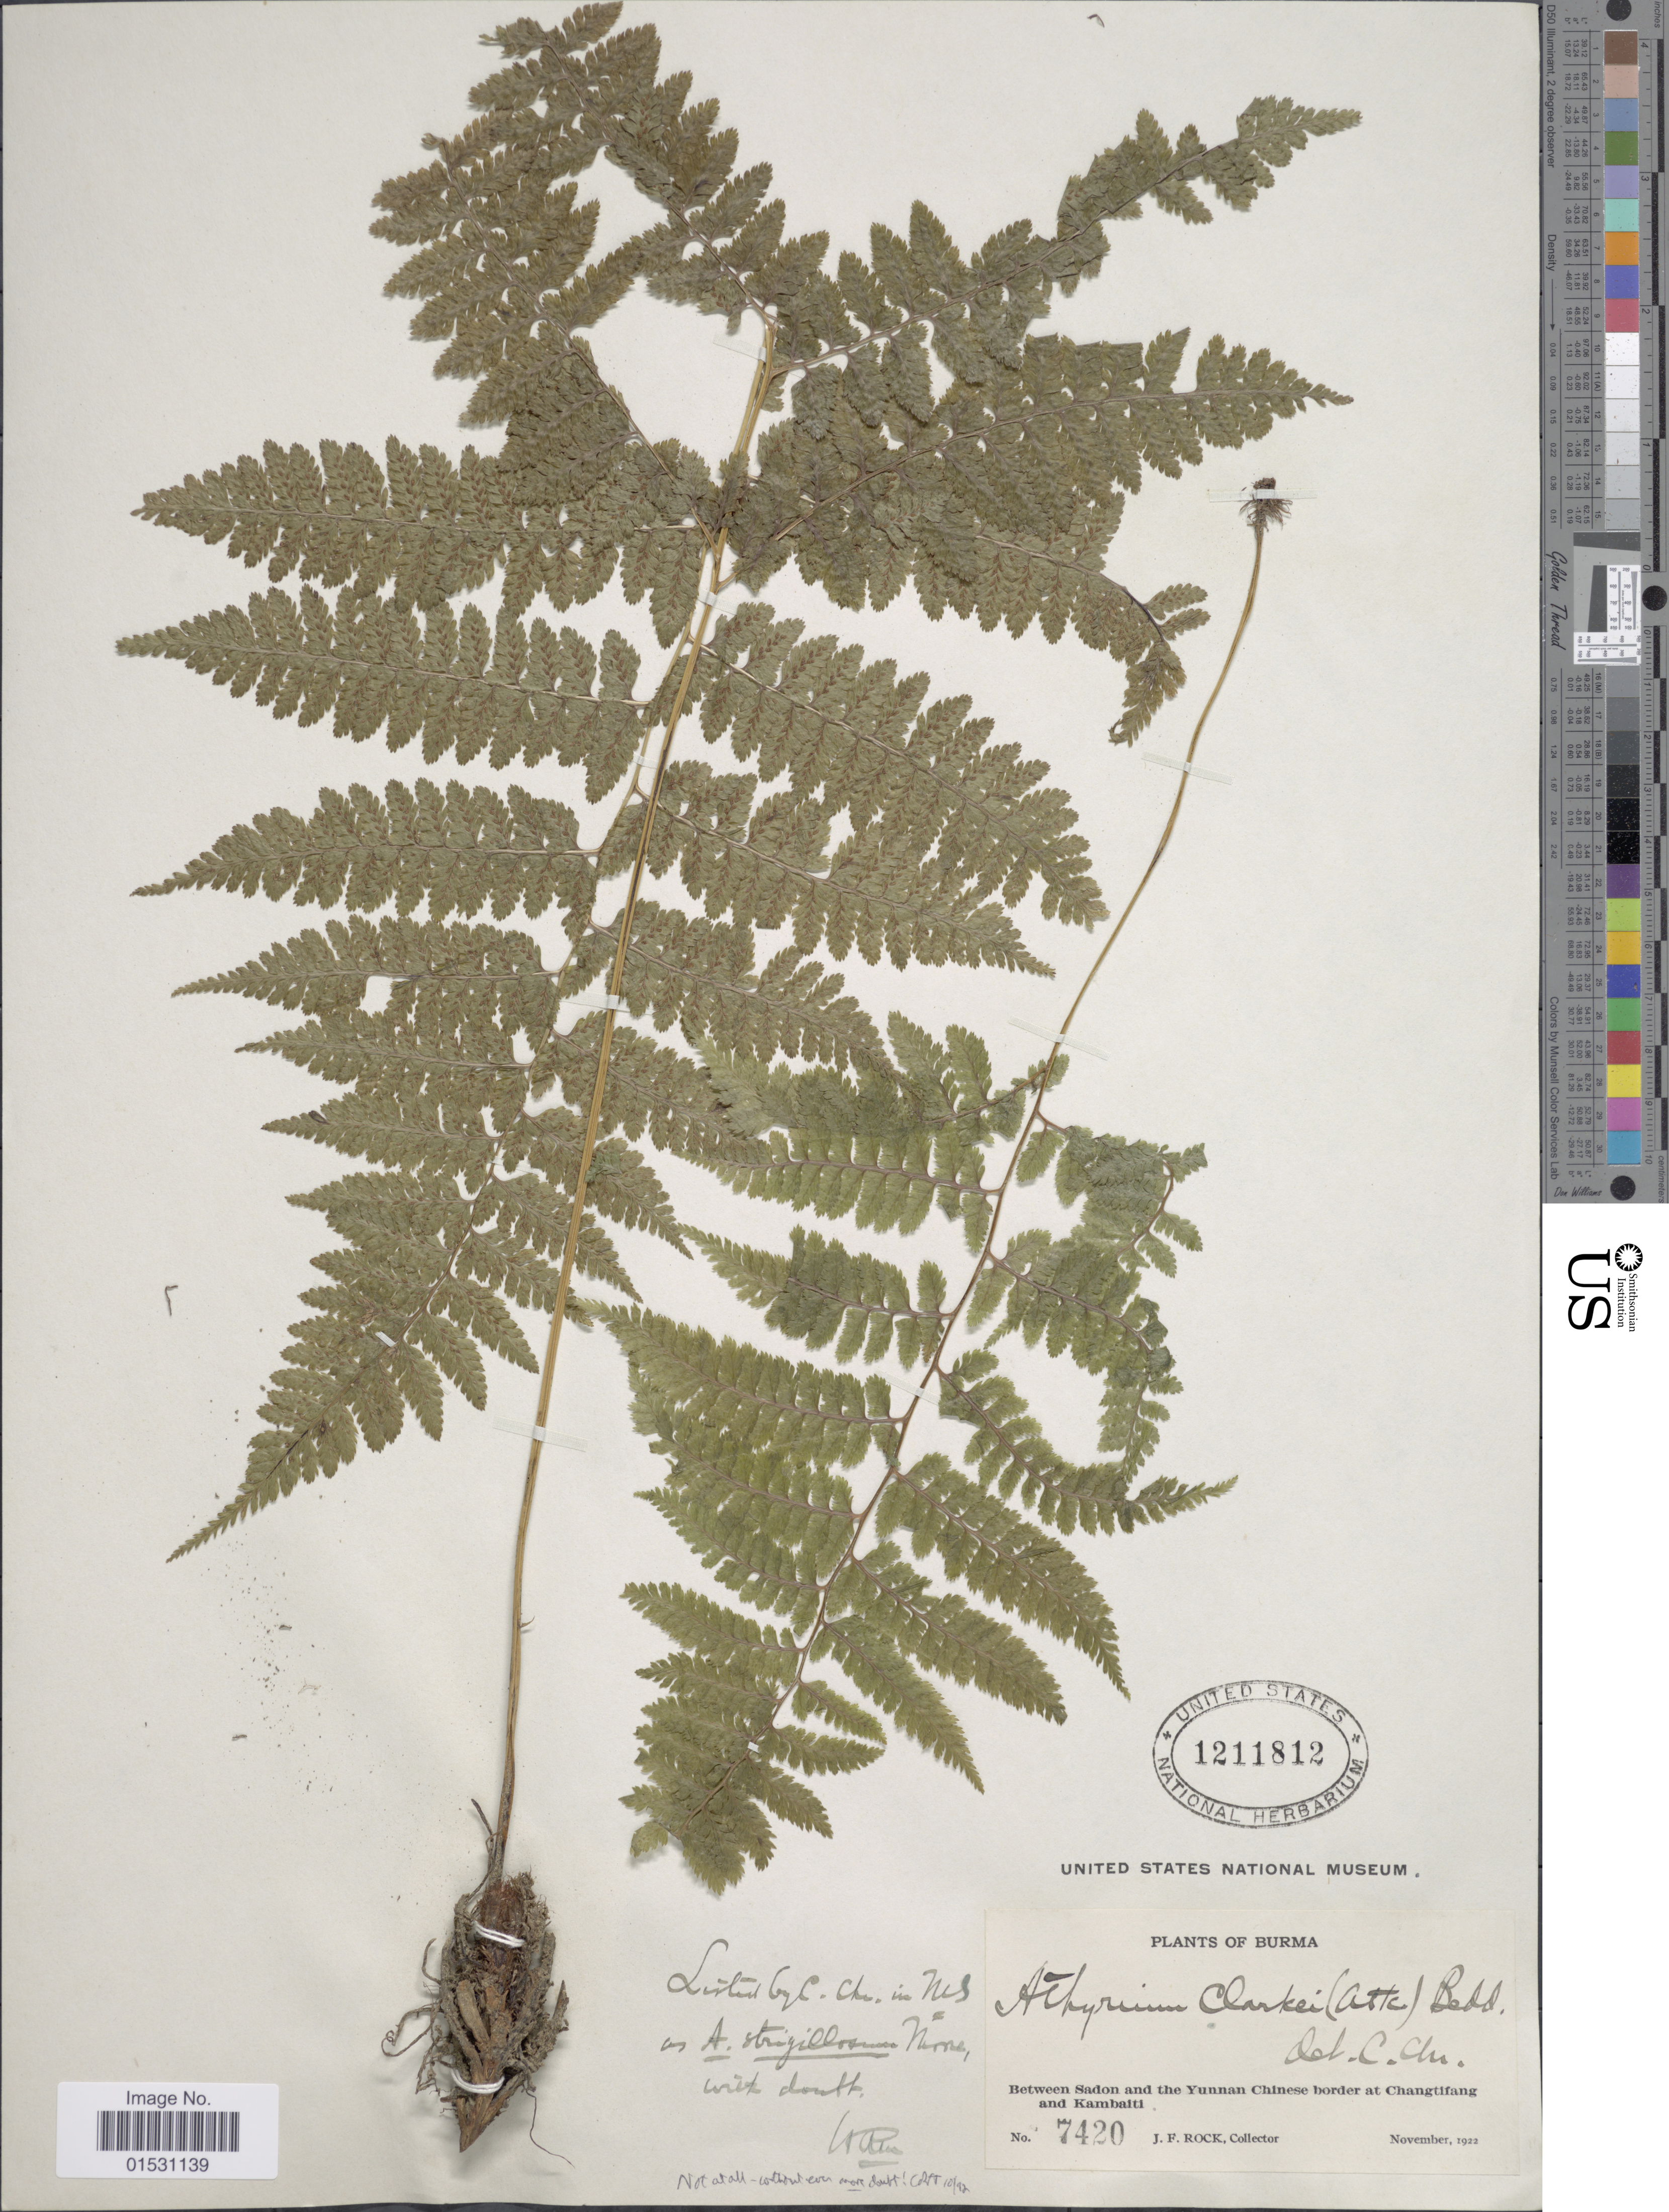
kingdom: Plantae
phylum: Tracheophyta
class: Polypodiopsida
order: Polypodiales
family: Athyriaceae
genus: Athyrium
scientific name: Athyrium strigillosum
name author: (T. Moore ex E.J. Lowe) Salomon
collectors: J. Rock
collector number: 7420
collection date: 1922-11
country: Myanmar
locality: Burma. Between Sadon and the Yunnan Chinese border at Changtifang and Kambaiti.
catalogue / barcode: US 1211812